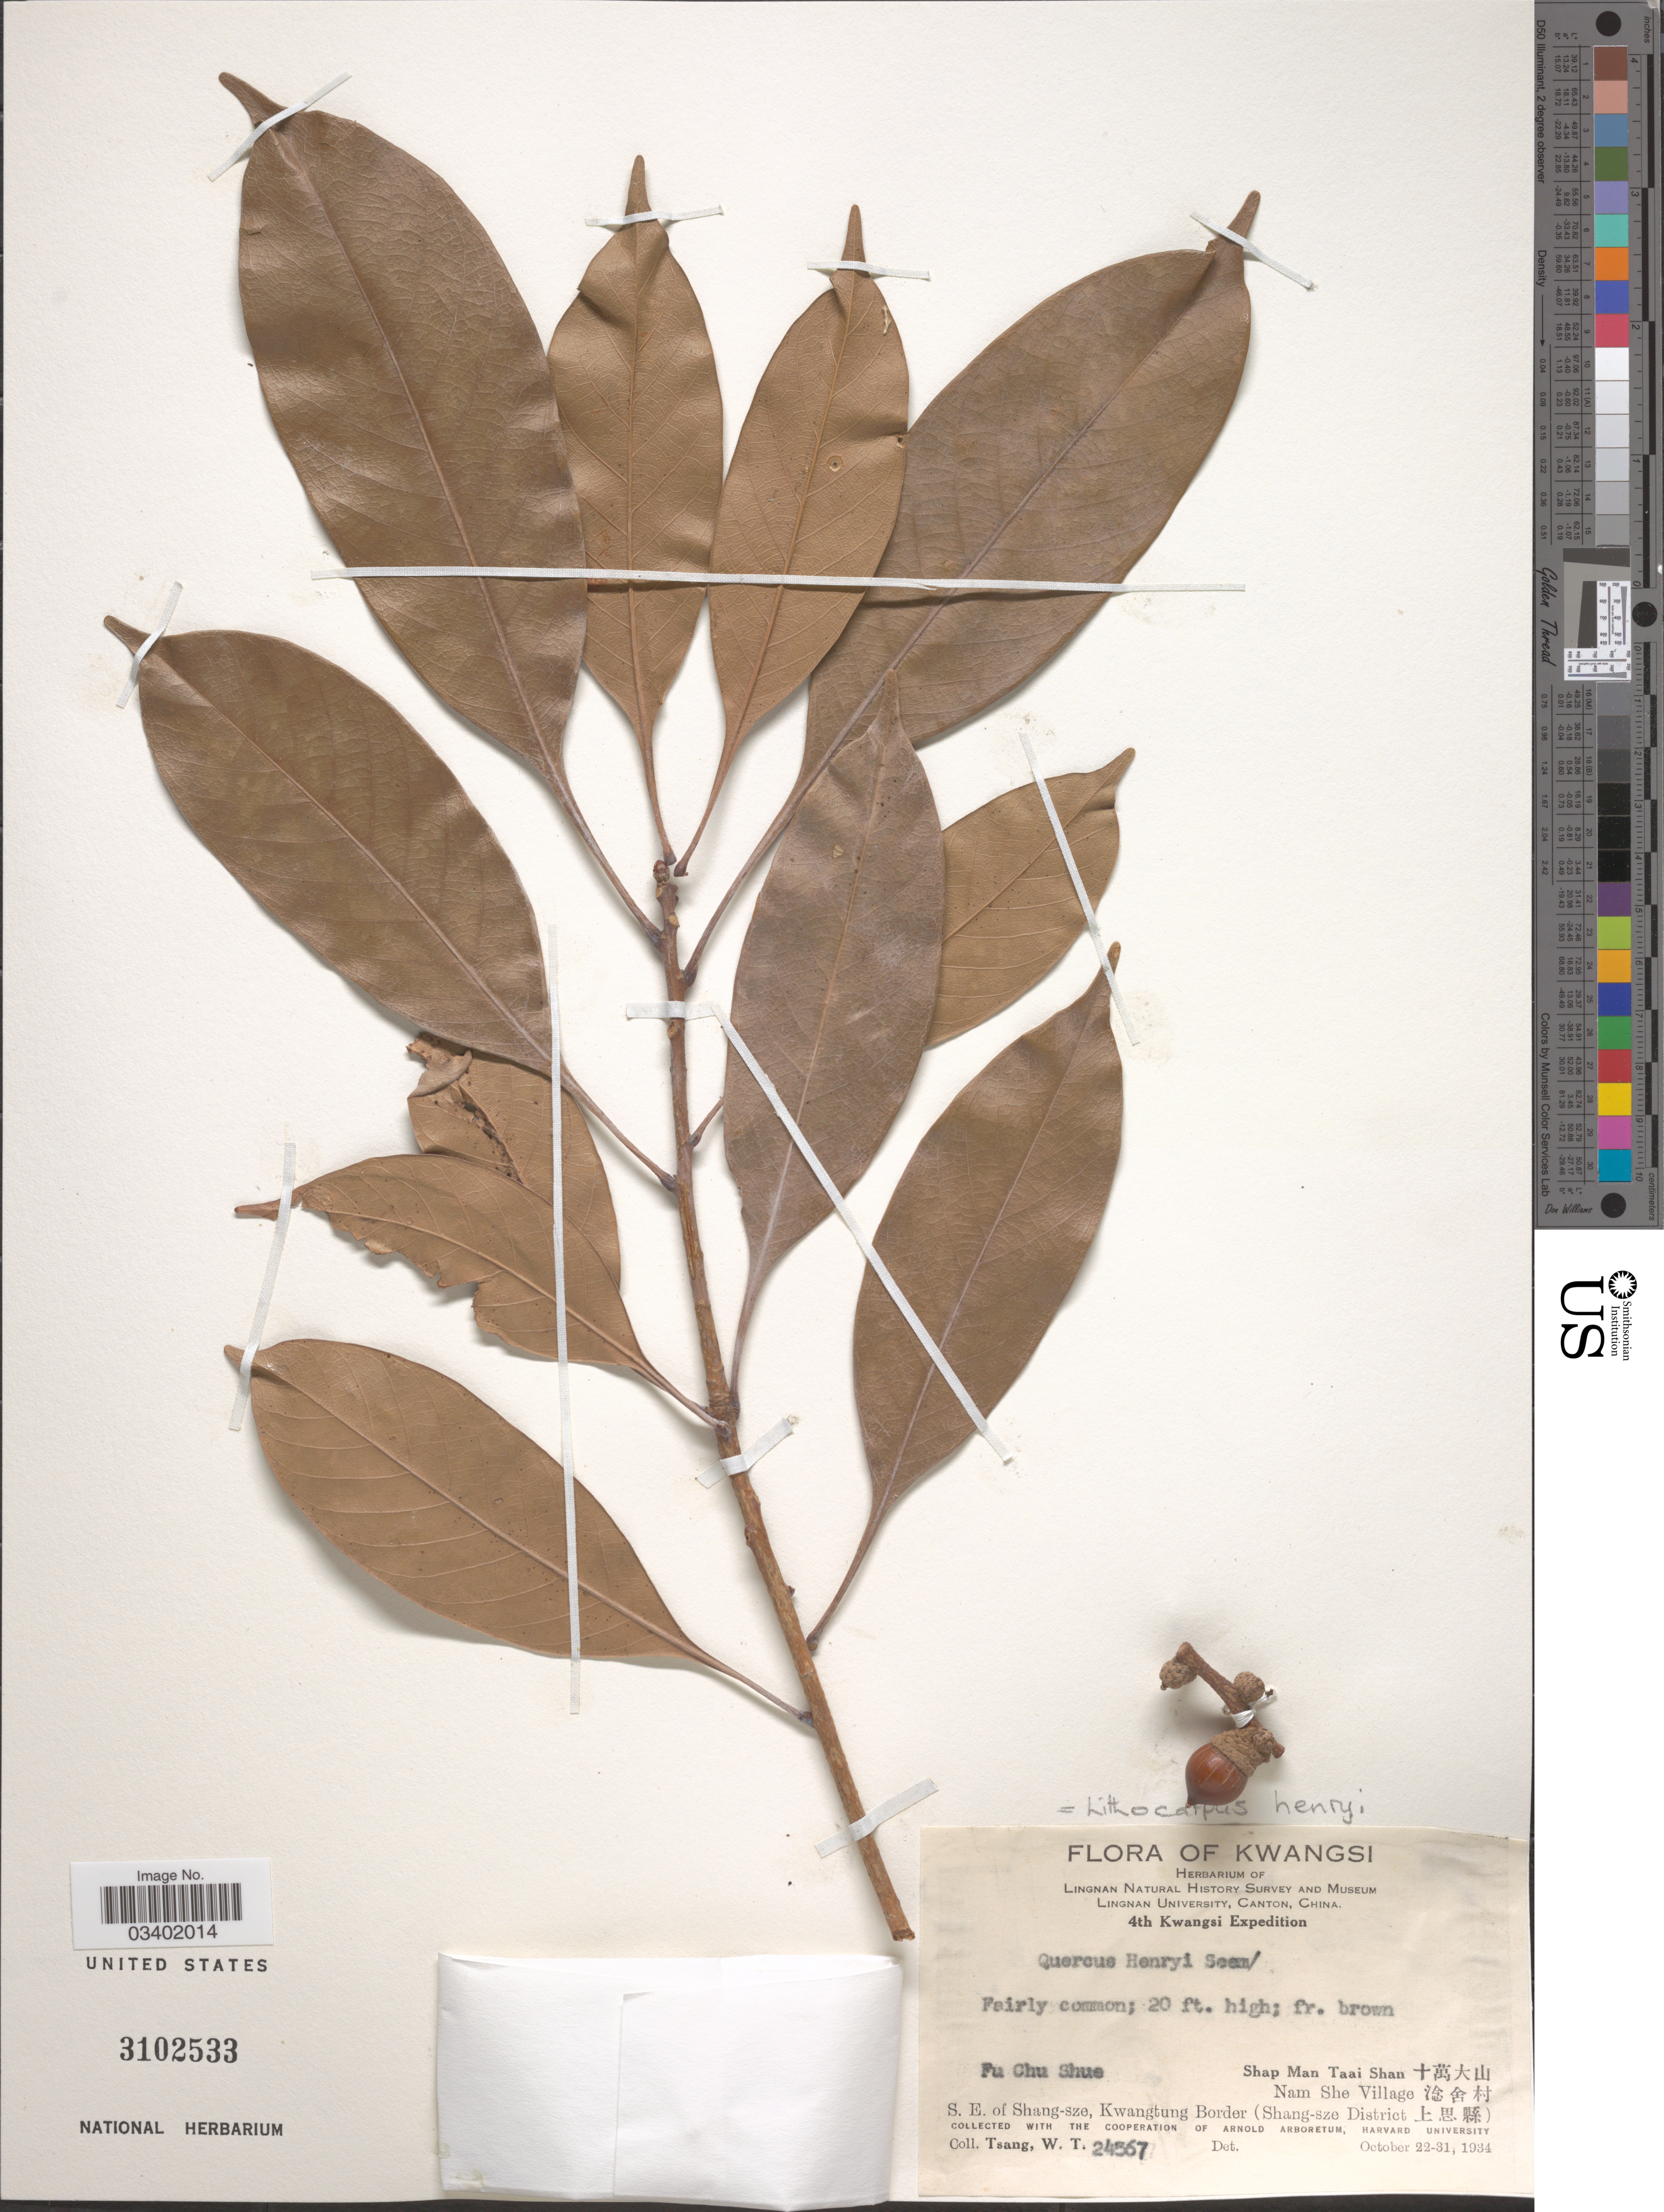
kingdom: Plantae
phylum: Tracheophyta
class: Magnoliopsida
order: Fagales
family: Fagaceae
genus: Lithocarpus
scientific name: Lithocarpus henryi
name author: Rehder & E.H. Wilson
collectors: W. T. Tsang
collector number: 24567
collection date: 1934-10-22/1934-10-31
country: China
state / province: Guangxi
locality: Kwangsi. Fu Chu Shue. Shap Man Taai Shan X. Nam She Village X. S. E. of Shang-sze, Kwangtung Border (Shang-sze District X).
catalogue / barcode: US 3102533